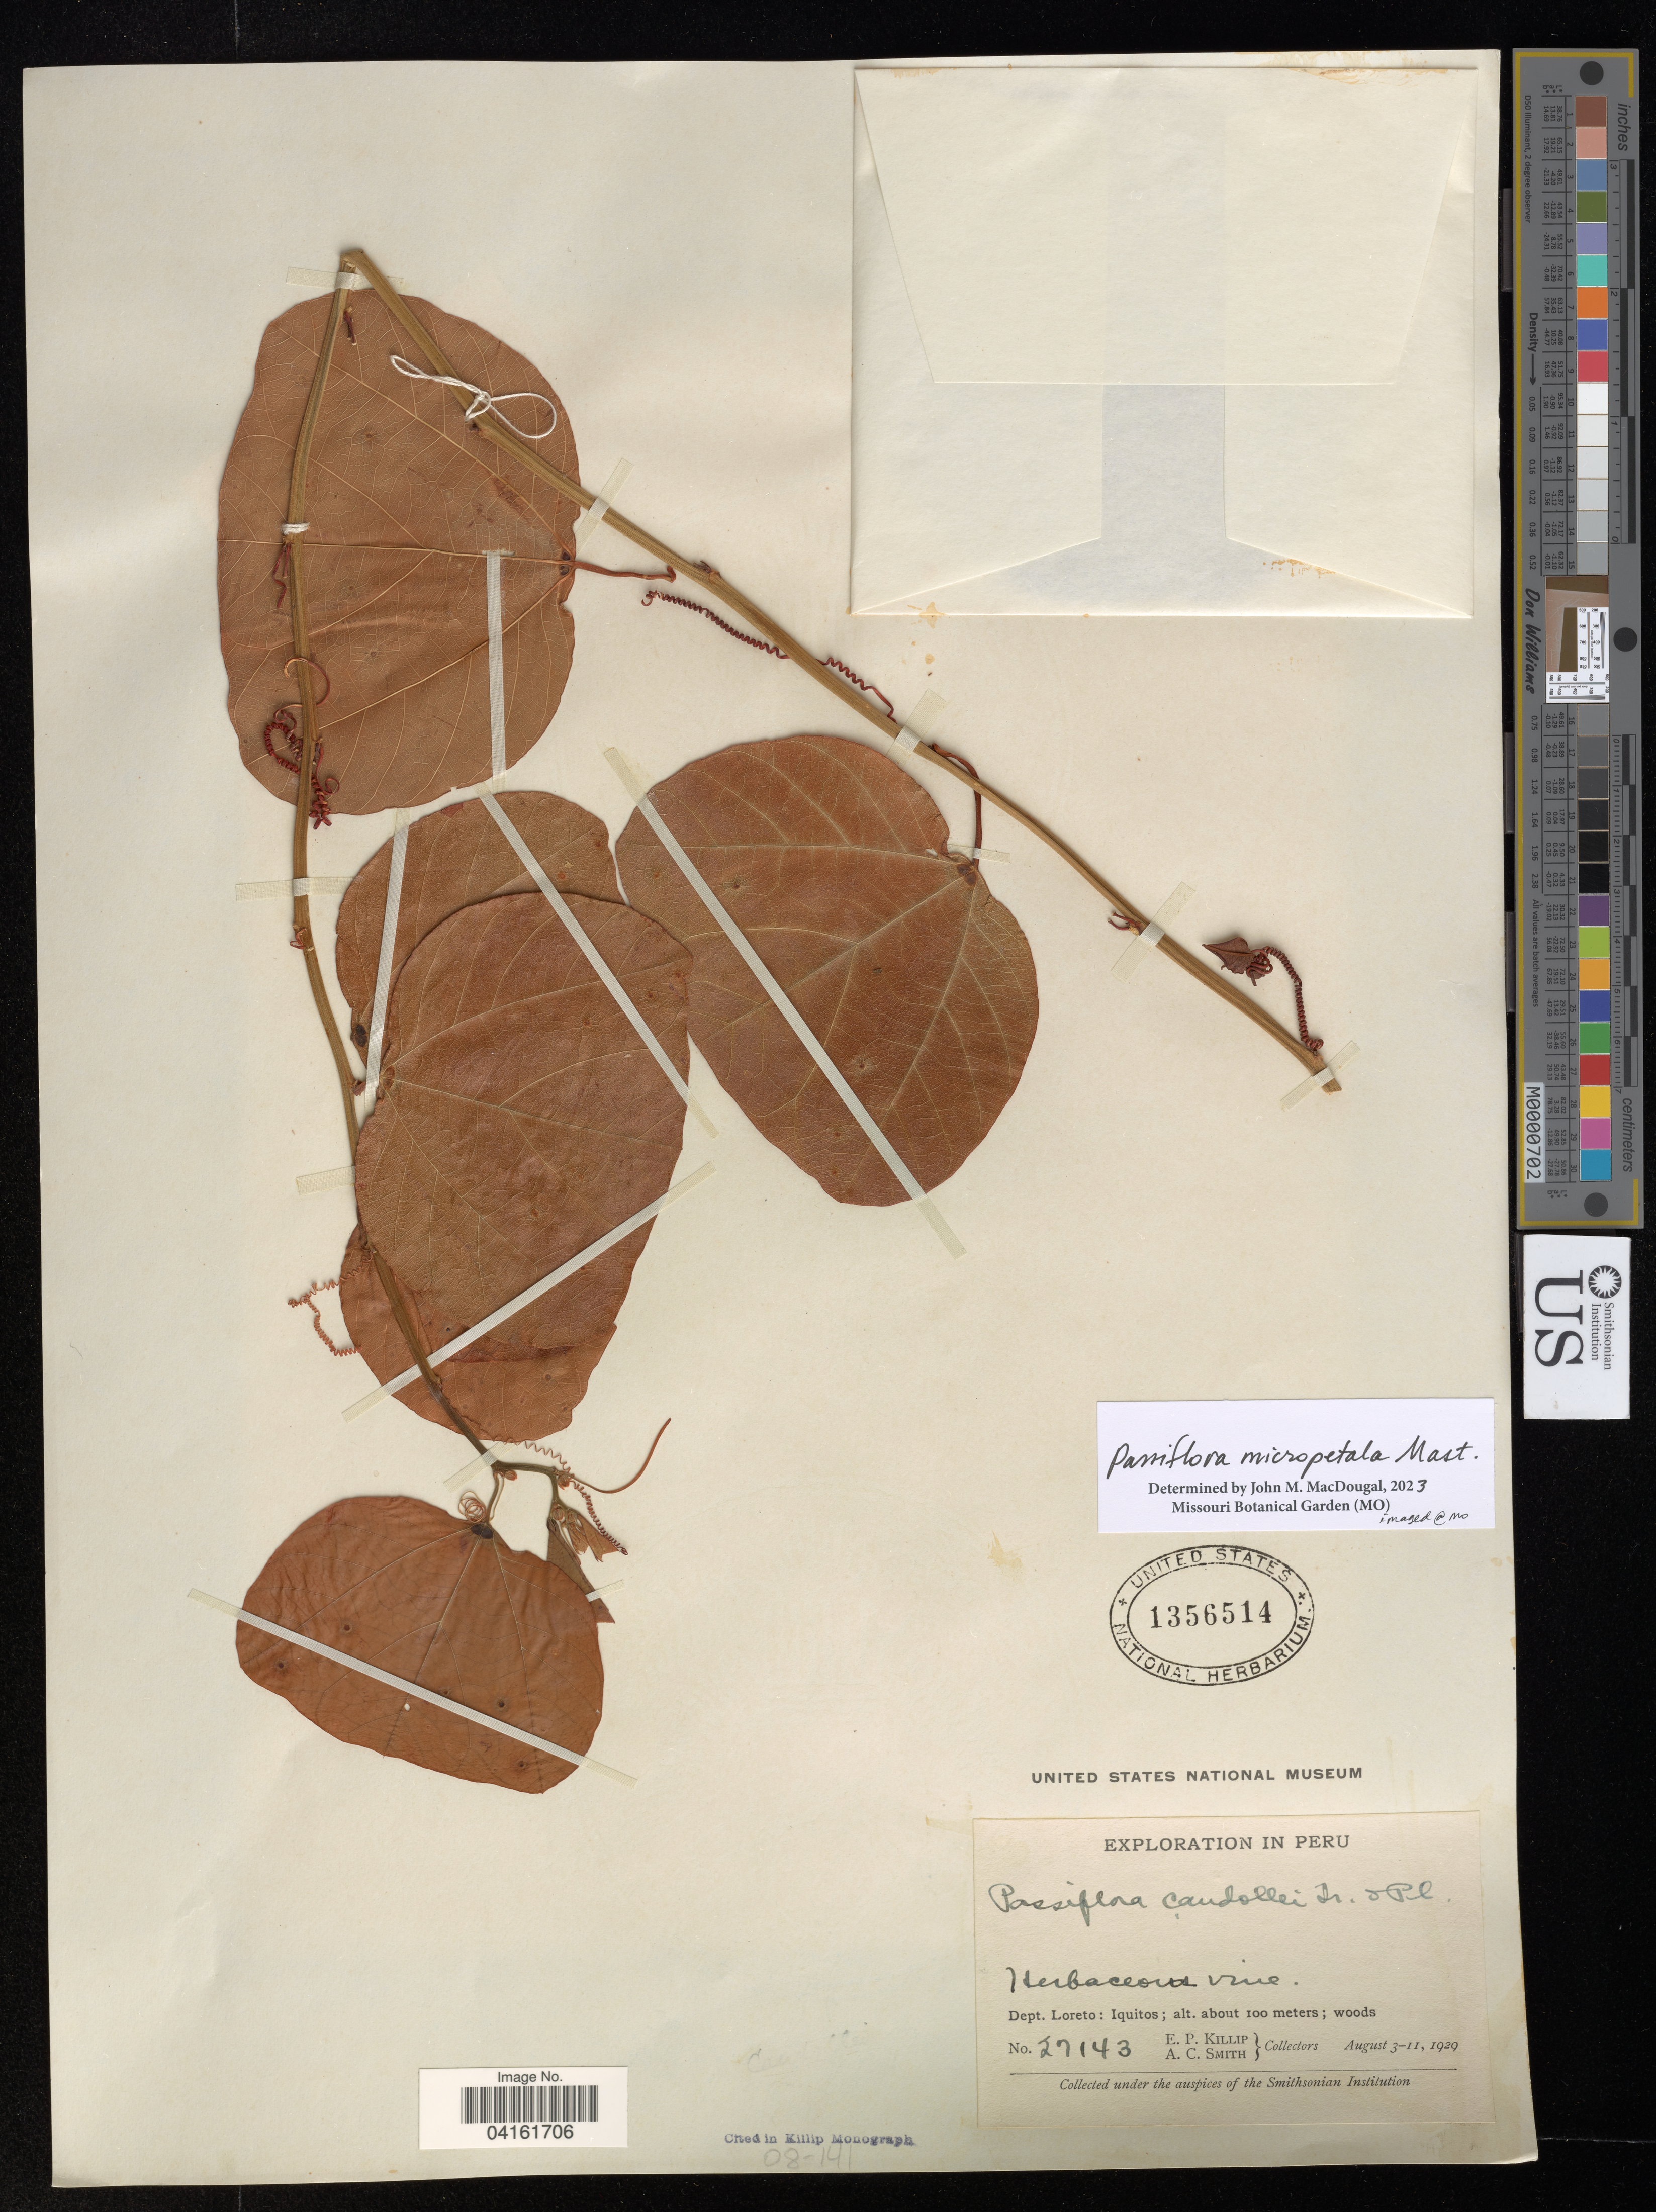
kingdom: Plantae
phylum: Tracheophyta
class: Magnoliopsida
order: Malpighiales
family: Passifloraceae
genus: Passiflora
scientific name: Passiflora micropetala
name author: Mart. ex Mast.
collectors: E. P. Killip & A. C. Smith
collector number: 27143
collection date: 1929-08-03/1929-08-11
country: Peru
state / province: Loreto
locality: Iquitos.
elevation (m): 100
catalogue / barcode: US 1356514